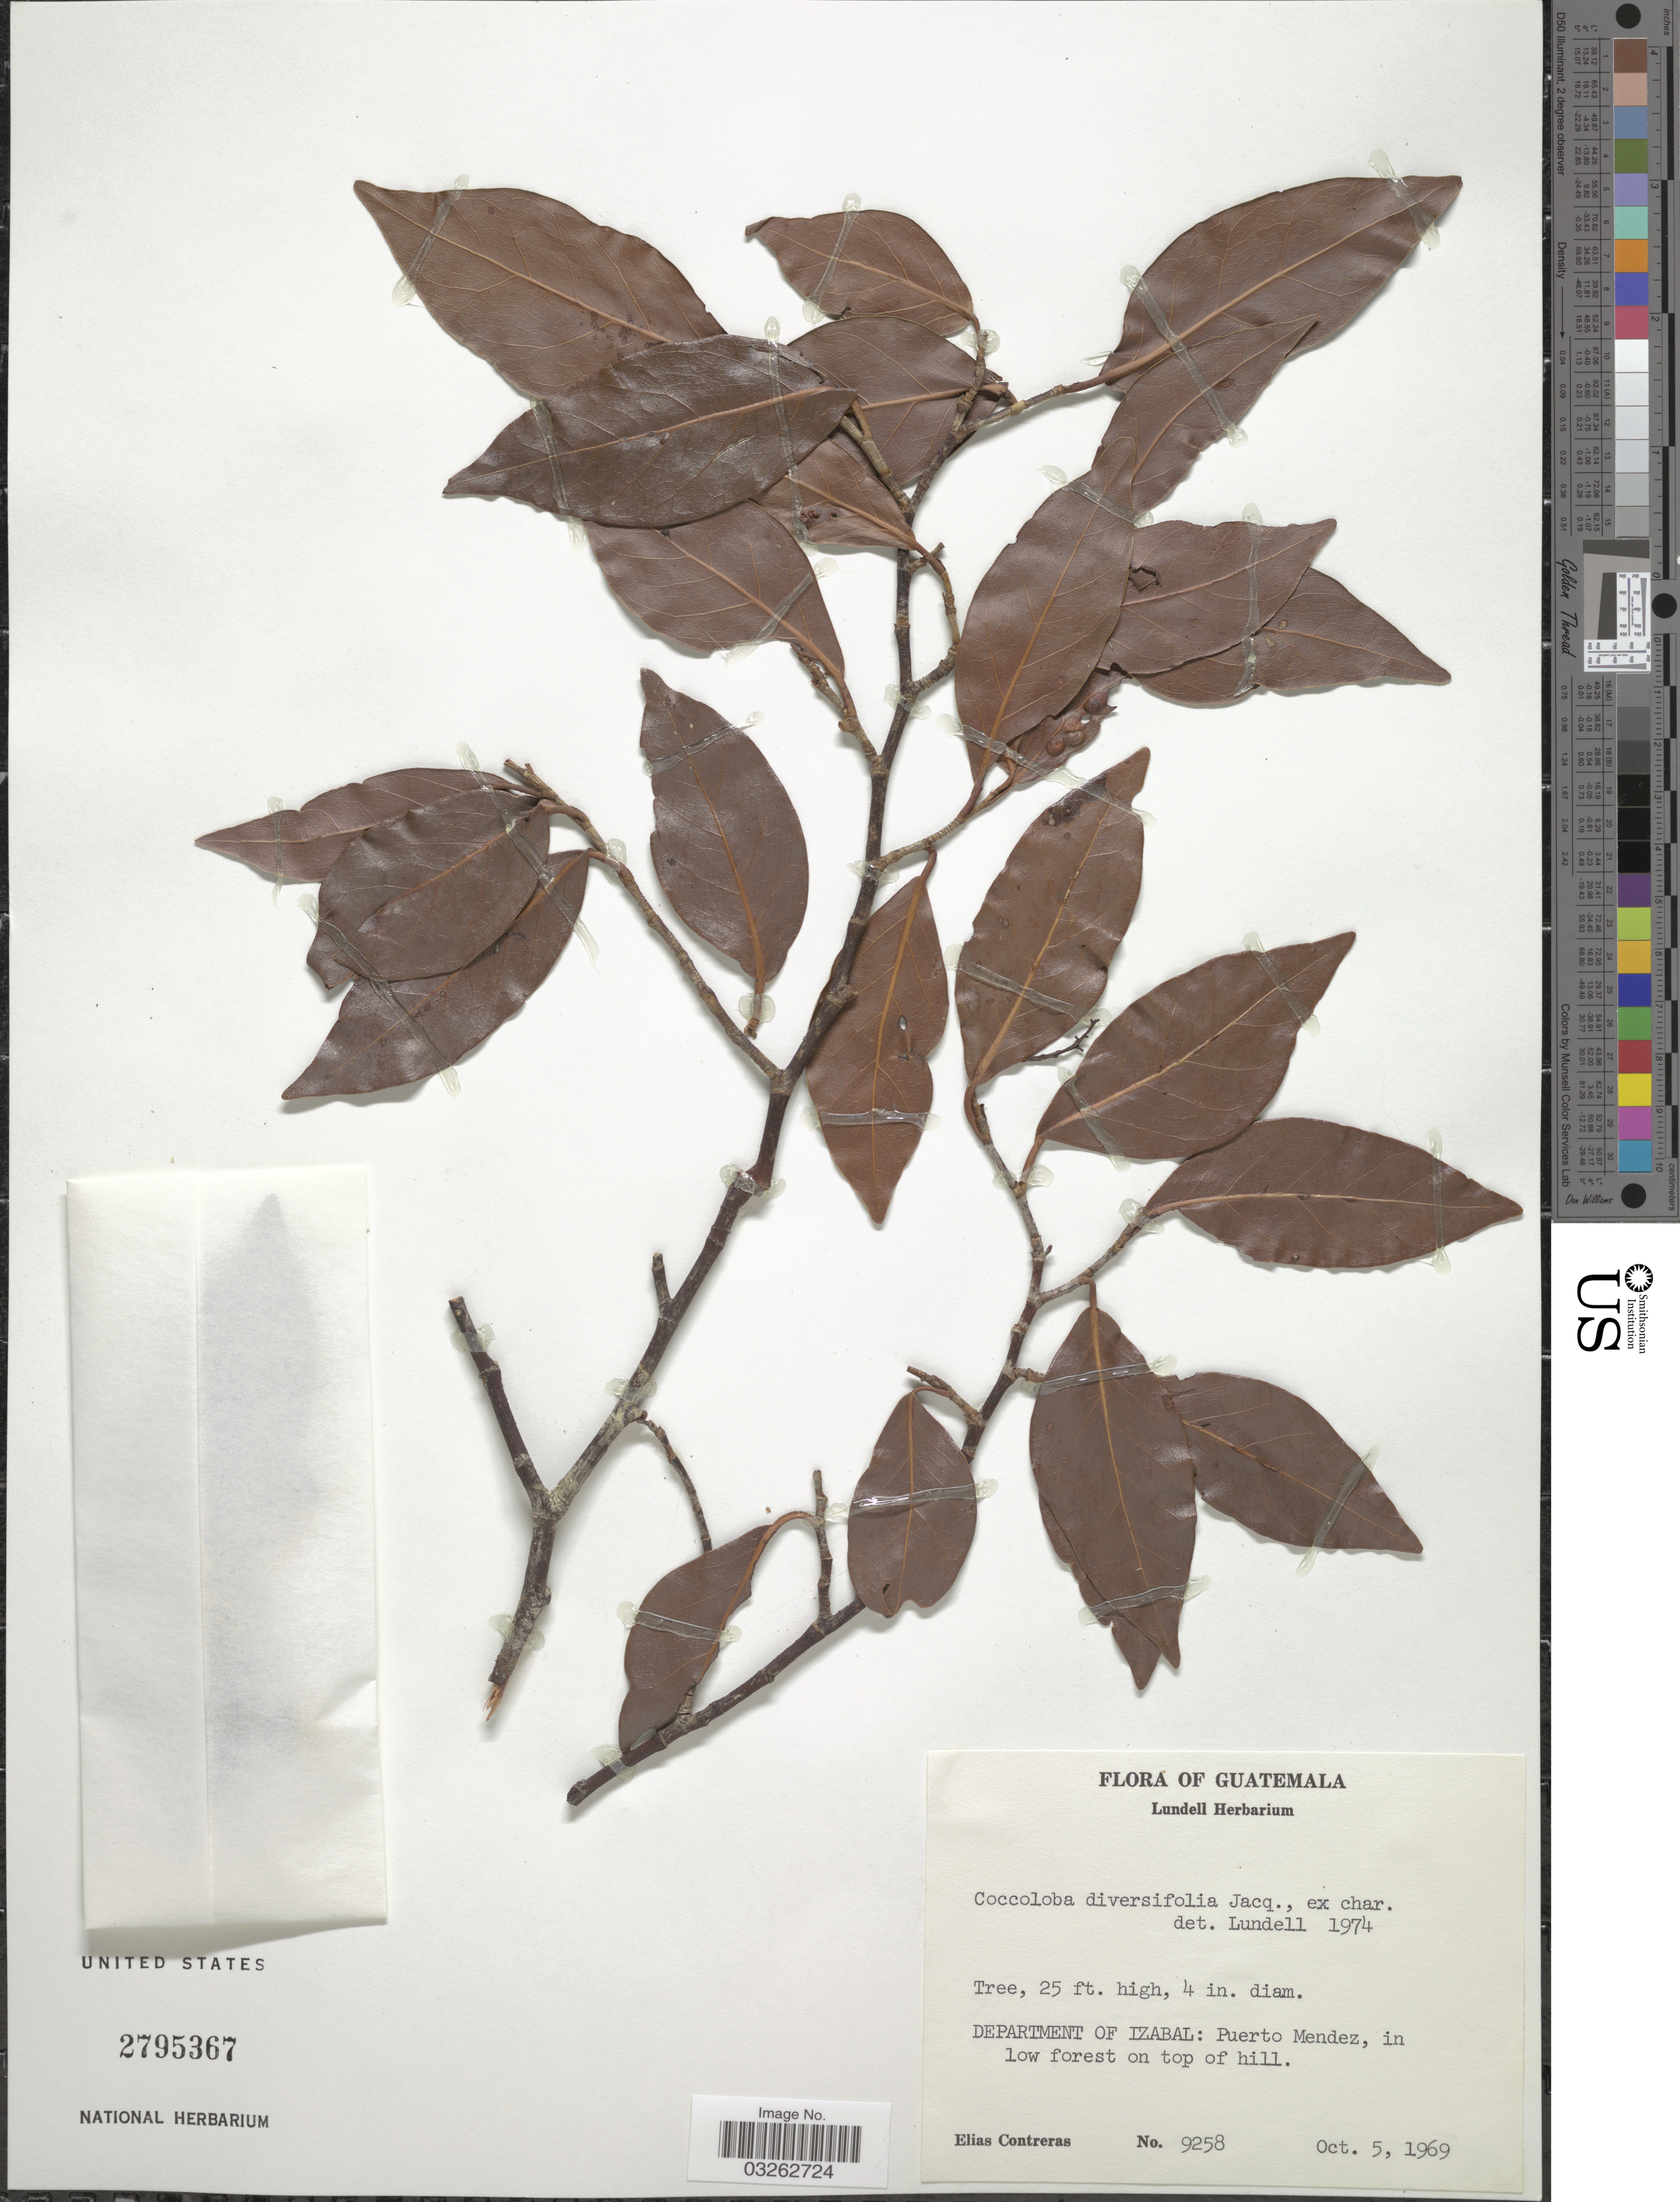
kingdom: Plantae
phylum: Tracheophyta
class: Magnoliopsida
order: Caryophyllales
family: Polygonaceae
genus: Coccoloba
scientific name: Coccoloba diversifolia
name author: Jacq.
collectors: E. Contreras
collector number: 9258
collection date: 1969-10-05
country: Guatemala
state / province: Izabal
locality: Department of Izabal: Puerto Mendez, in low forest on top of hill.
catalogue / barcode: US 2795367